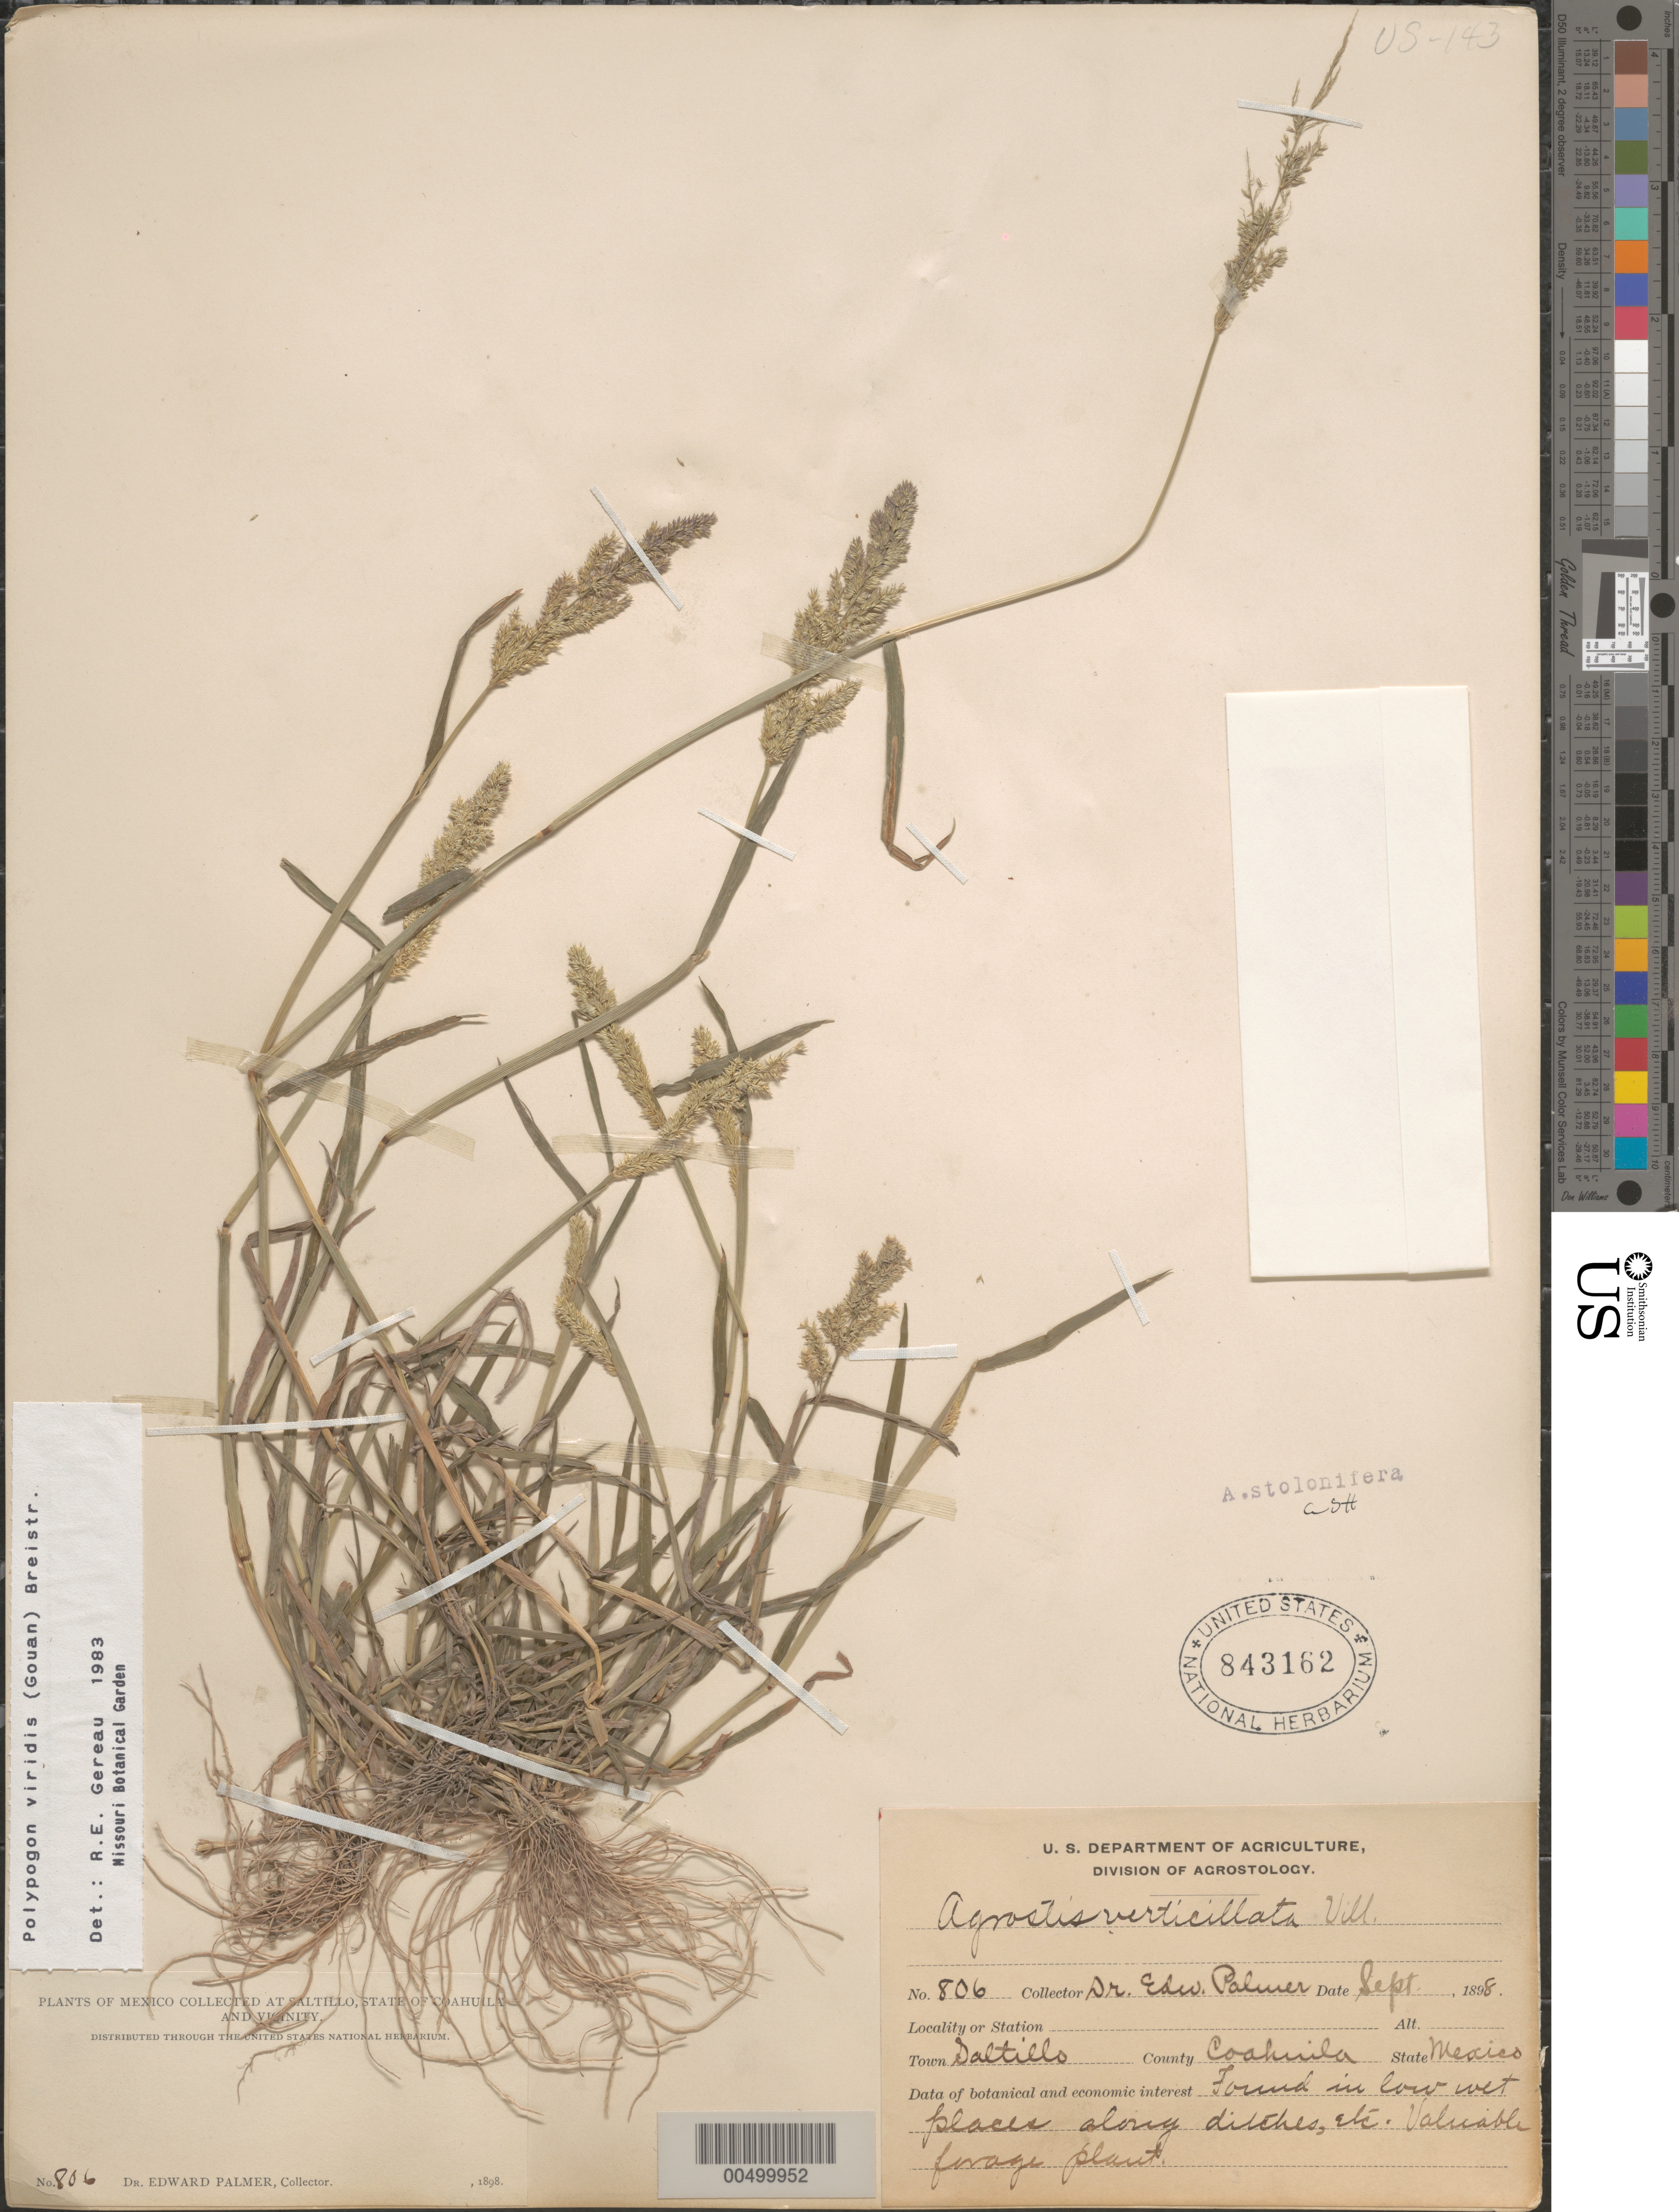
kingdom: Plantae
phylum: Tracheophyta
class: Liliopsida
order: Poales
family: Poaceae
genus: Polypogon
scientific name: Polypogon viridis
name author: (Gouan) Breistroffer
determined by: Gereau, R. E.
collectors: E. Palmer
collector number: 806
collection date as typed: Sep 1898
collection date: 1898-09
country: Mexico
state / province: Coahuila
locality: Saltillo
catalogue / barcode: US 843162